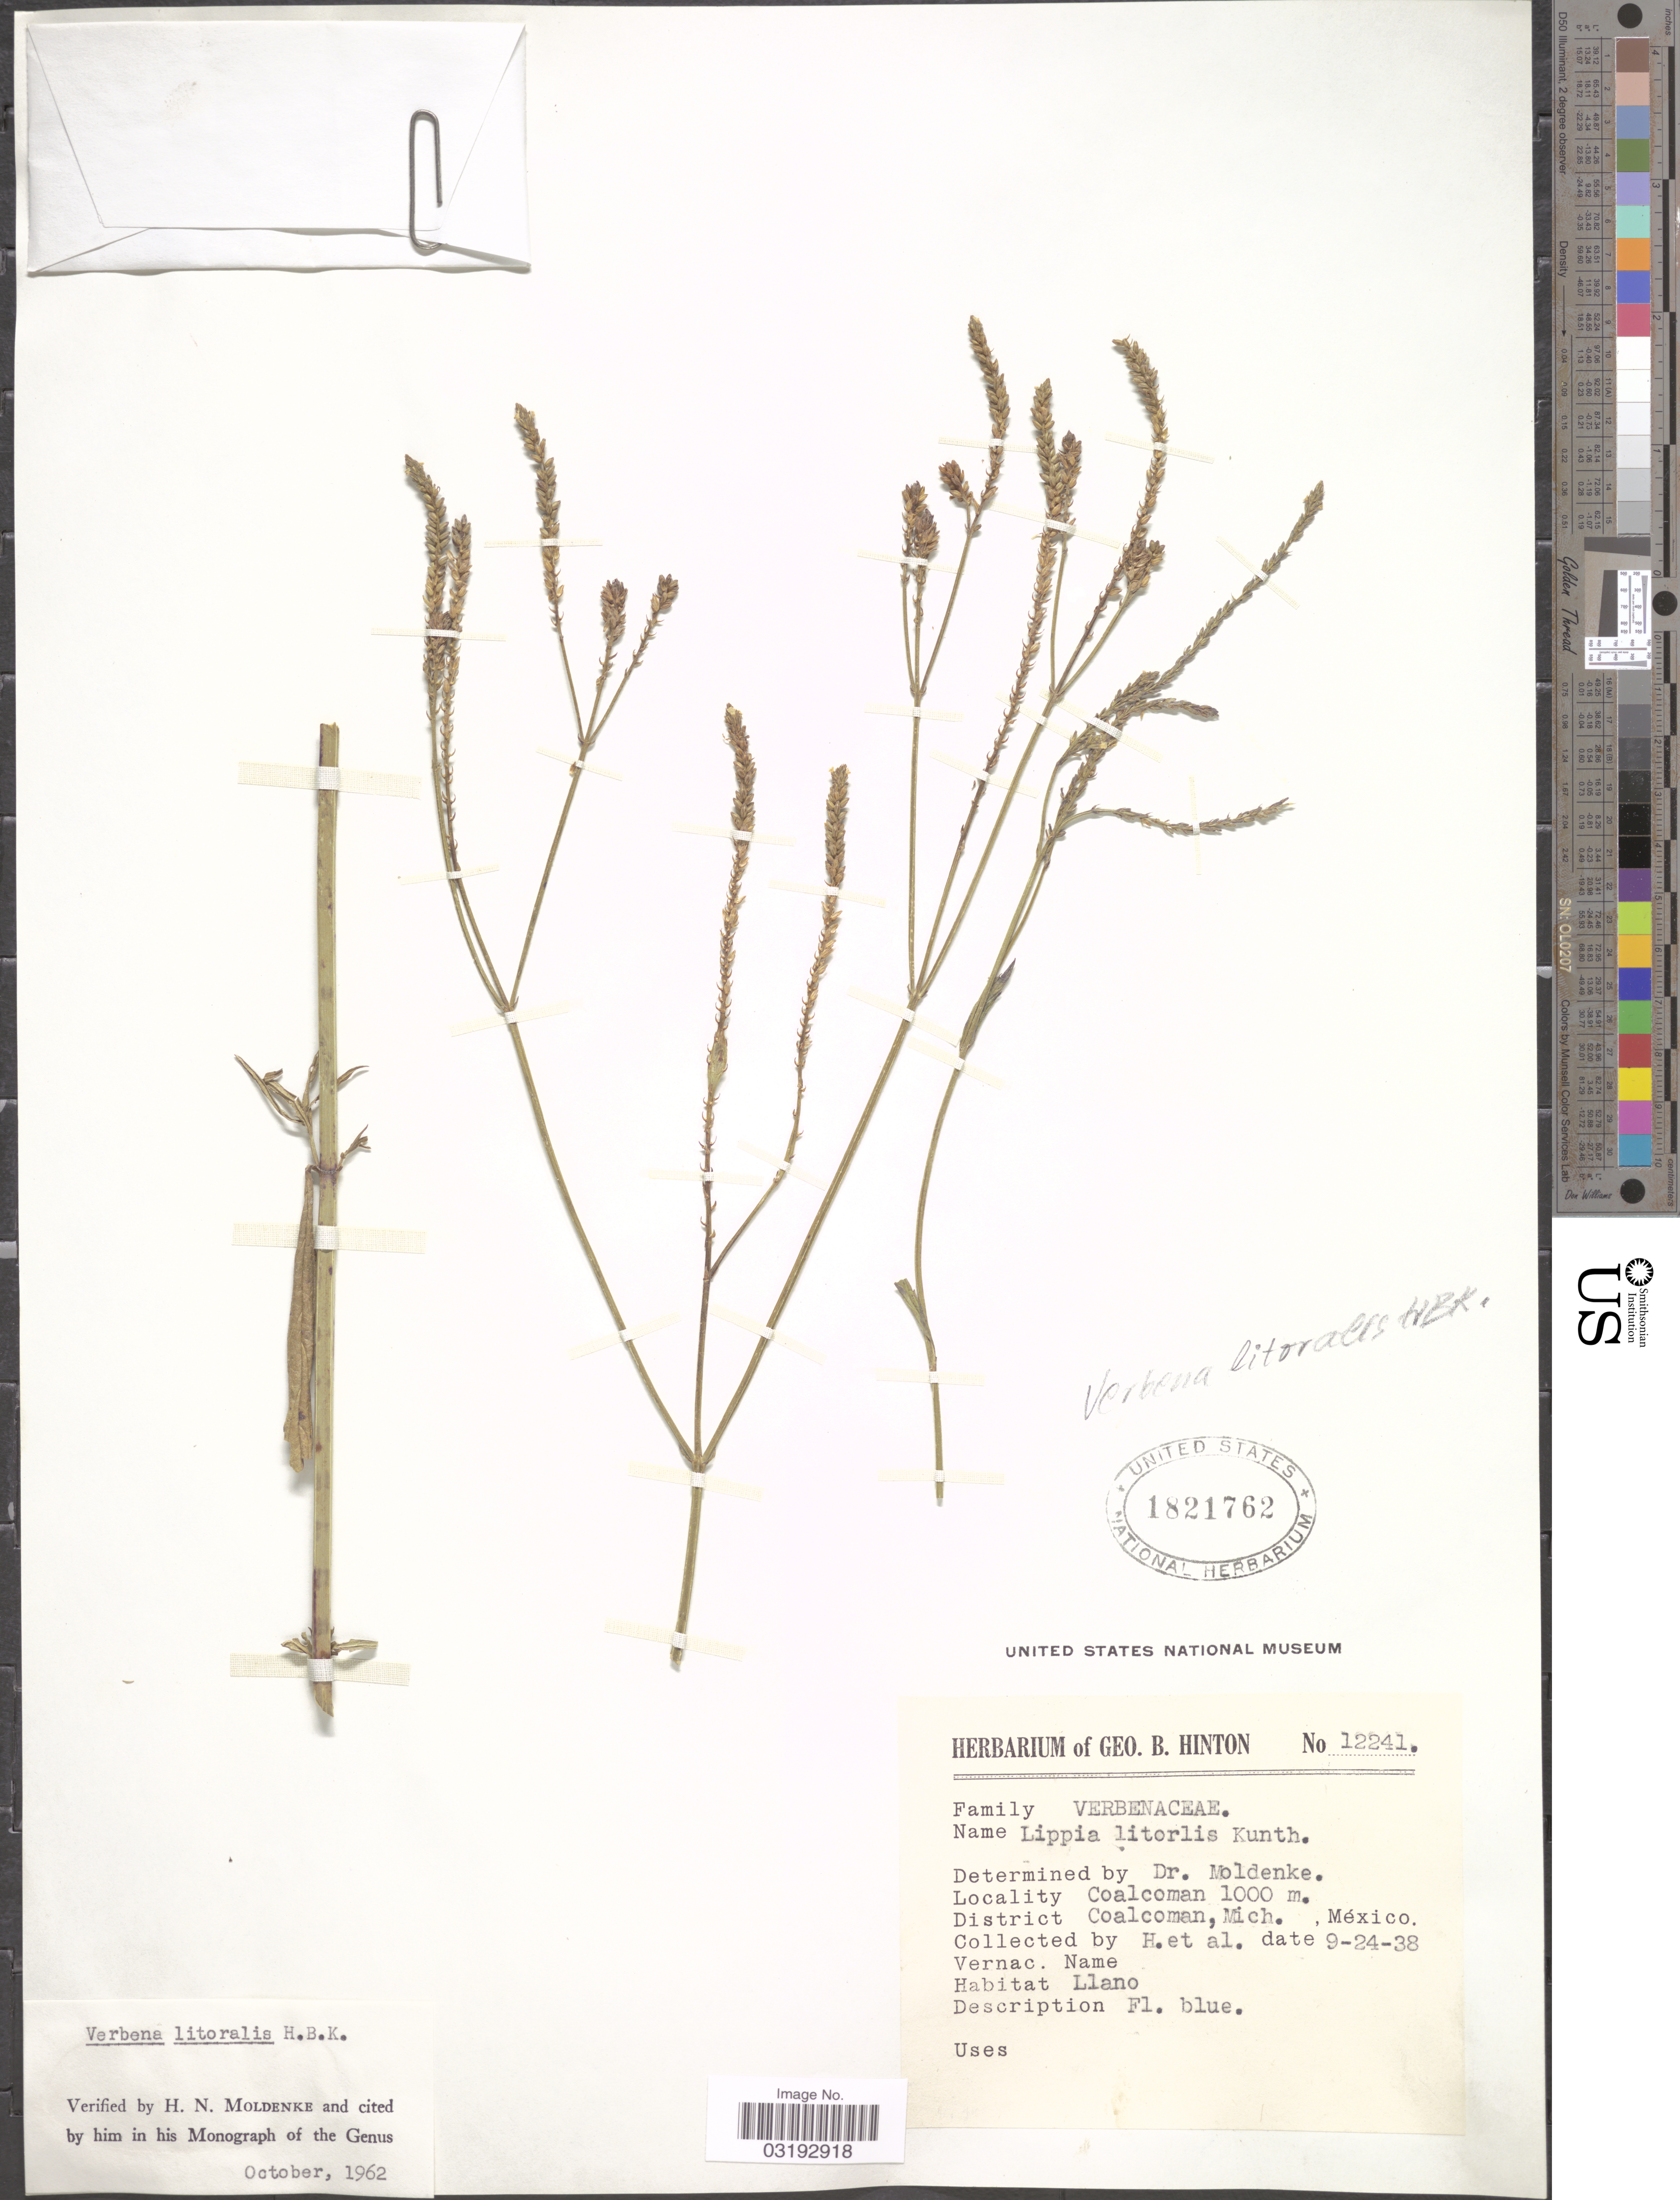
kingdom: Plantae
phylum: Tracheophyta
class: Magnoliopsida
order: Lamiales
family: Verbenaceae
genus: Verbena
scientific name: Verbena litoralis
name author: Kunth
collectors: G. B. Hinton & et al.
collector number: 12241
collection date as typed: Transcribed d/m/y: 24/9/38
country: Mexico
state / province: Michoacán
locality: Coalcoman. District Coalcoman.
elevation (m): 1000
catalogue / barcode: US 1821762